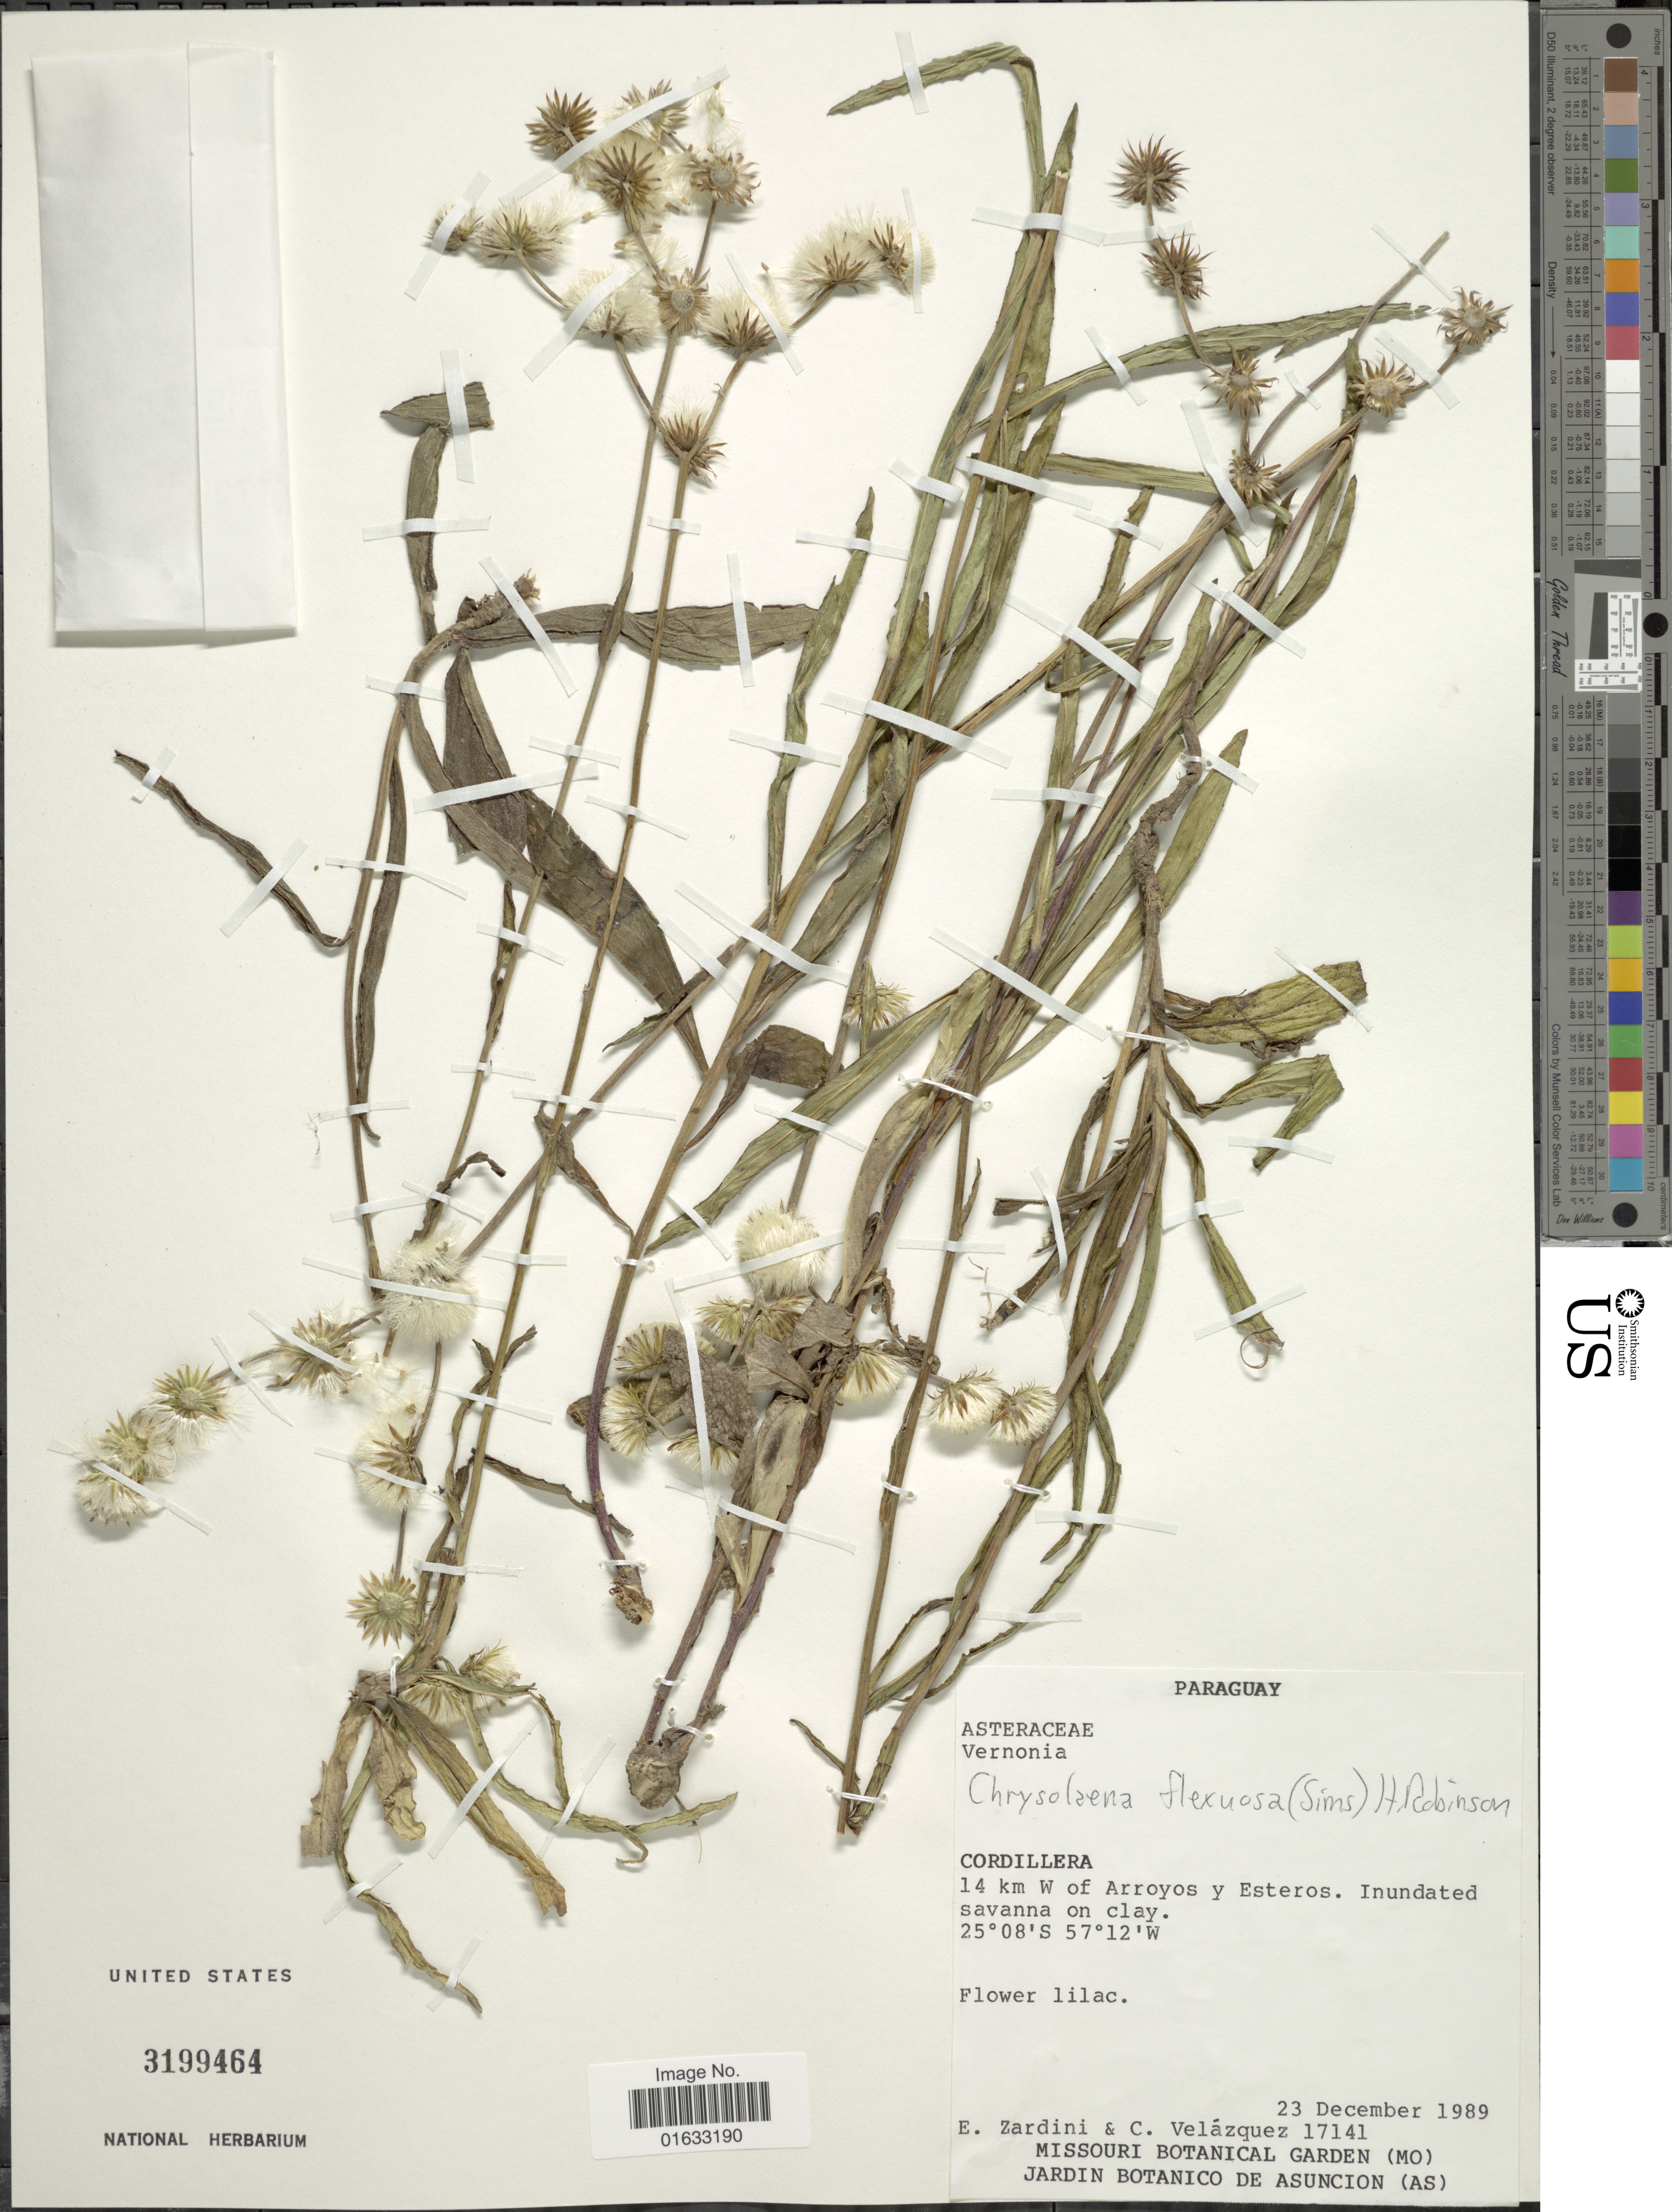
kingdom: Plantae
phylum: Tracheophyta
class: Magnoliopsida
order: Asterales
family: Asteraceae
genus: Chrysolaena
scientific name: Chrysolaena flexuosa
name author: (Sims) H. Rob.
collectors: E. M. Zardini & C. Velázquez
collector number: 17141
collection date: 1989-12-23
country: Paraguay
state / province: Cordillera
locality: Cordillera, 14 km W of Arroyos y Esteros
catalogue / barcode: US 3199464